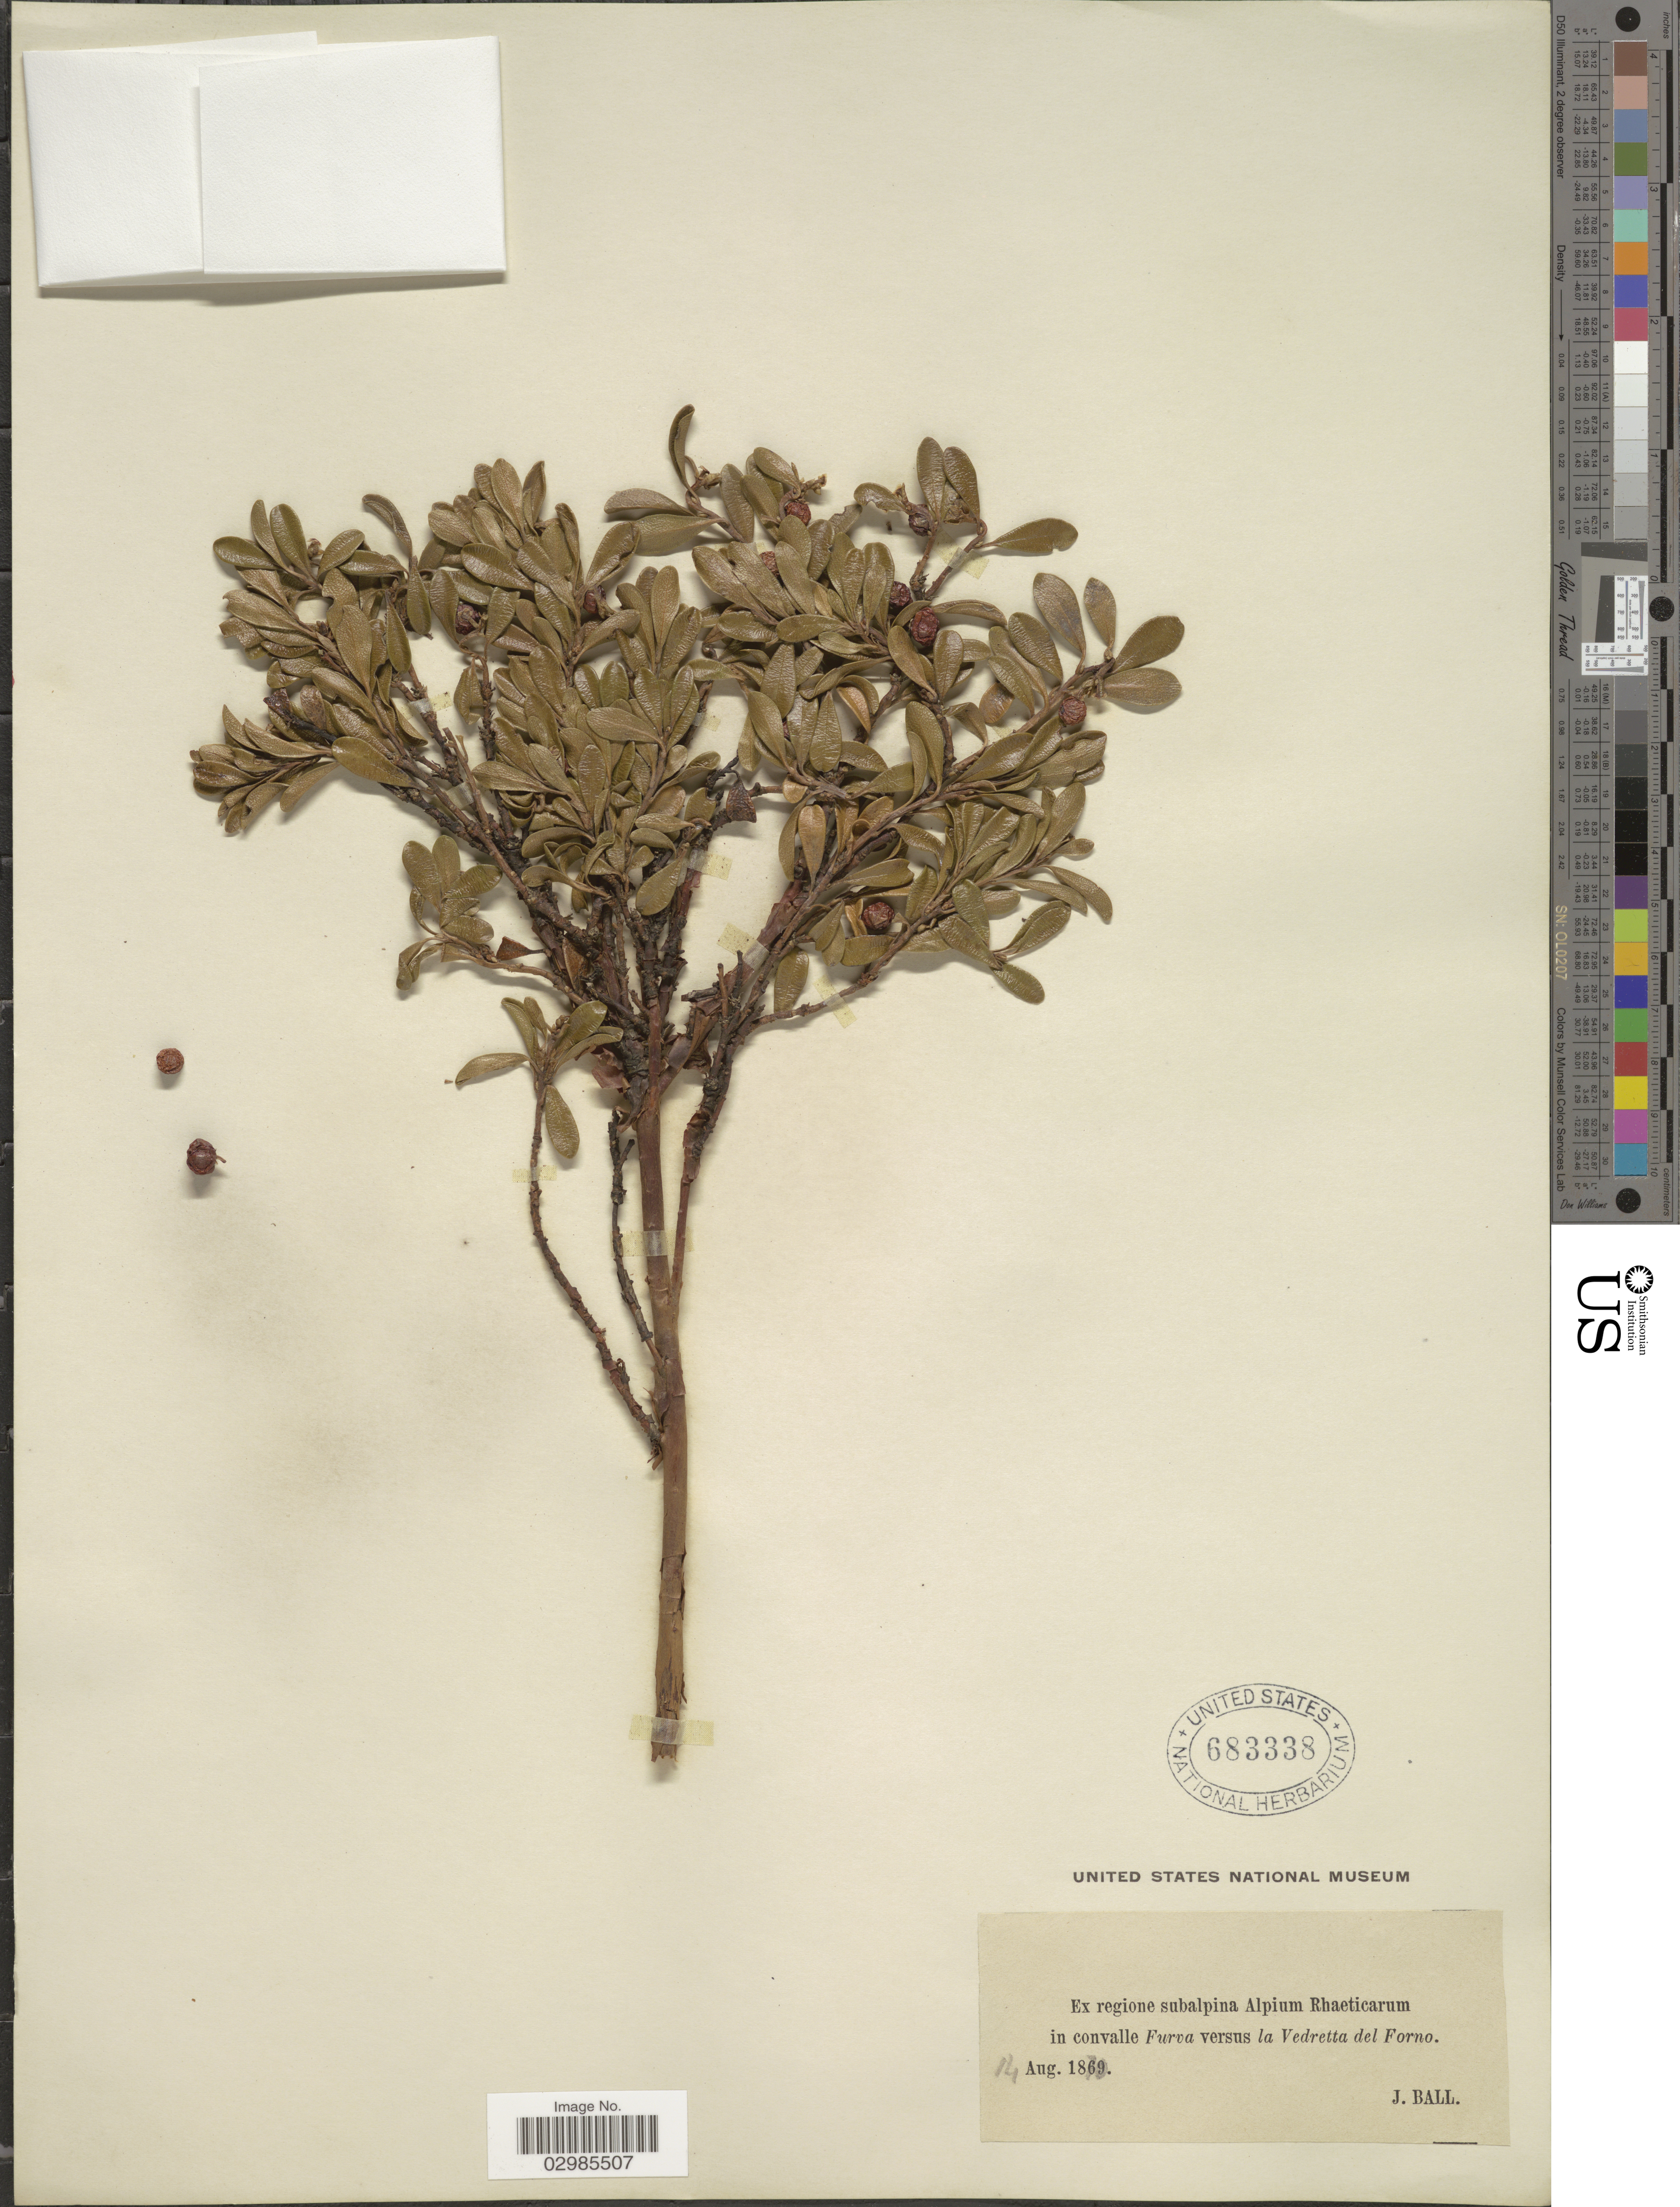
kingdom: Plantae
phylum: Tracheophyta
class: Magnoliopsida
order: Ericales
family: Ericaceae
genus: Arctostaphylos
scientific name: Arctostaphylos cratericola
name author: (Donn. Sm.) Donn. Sm.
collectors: J. Ball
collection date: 1870-08-14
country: Switzerland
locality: In convalle Furva versus la Vedretta del Forno.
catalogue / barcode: US 683338